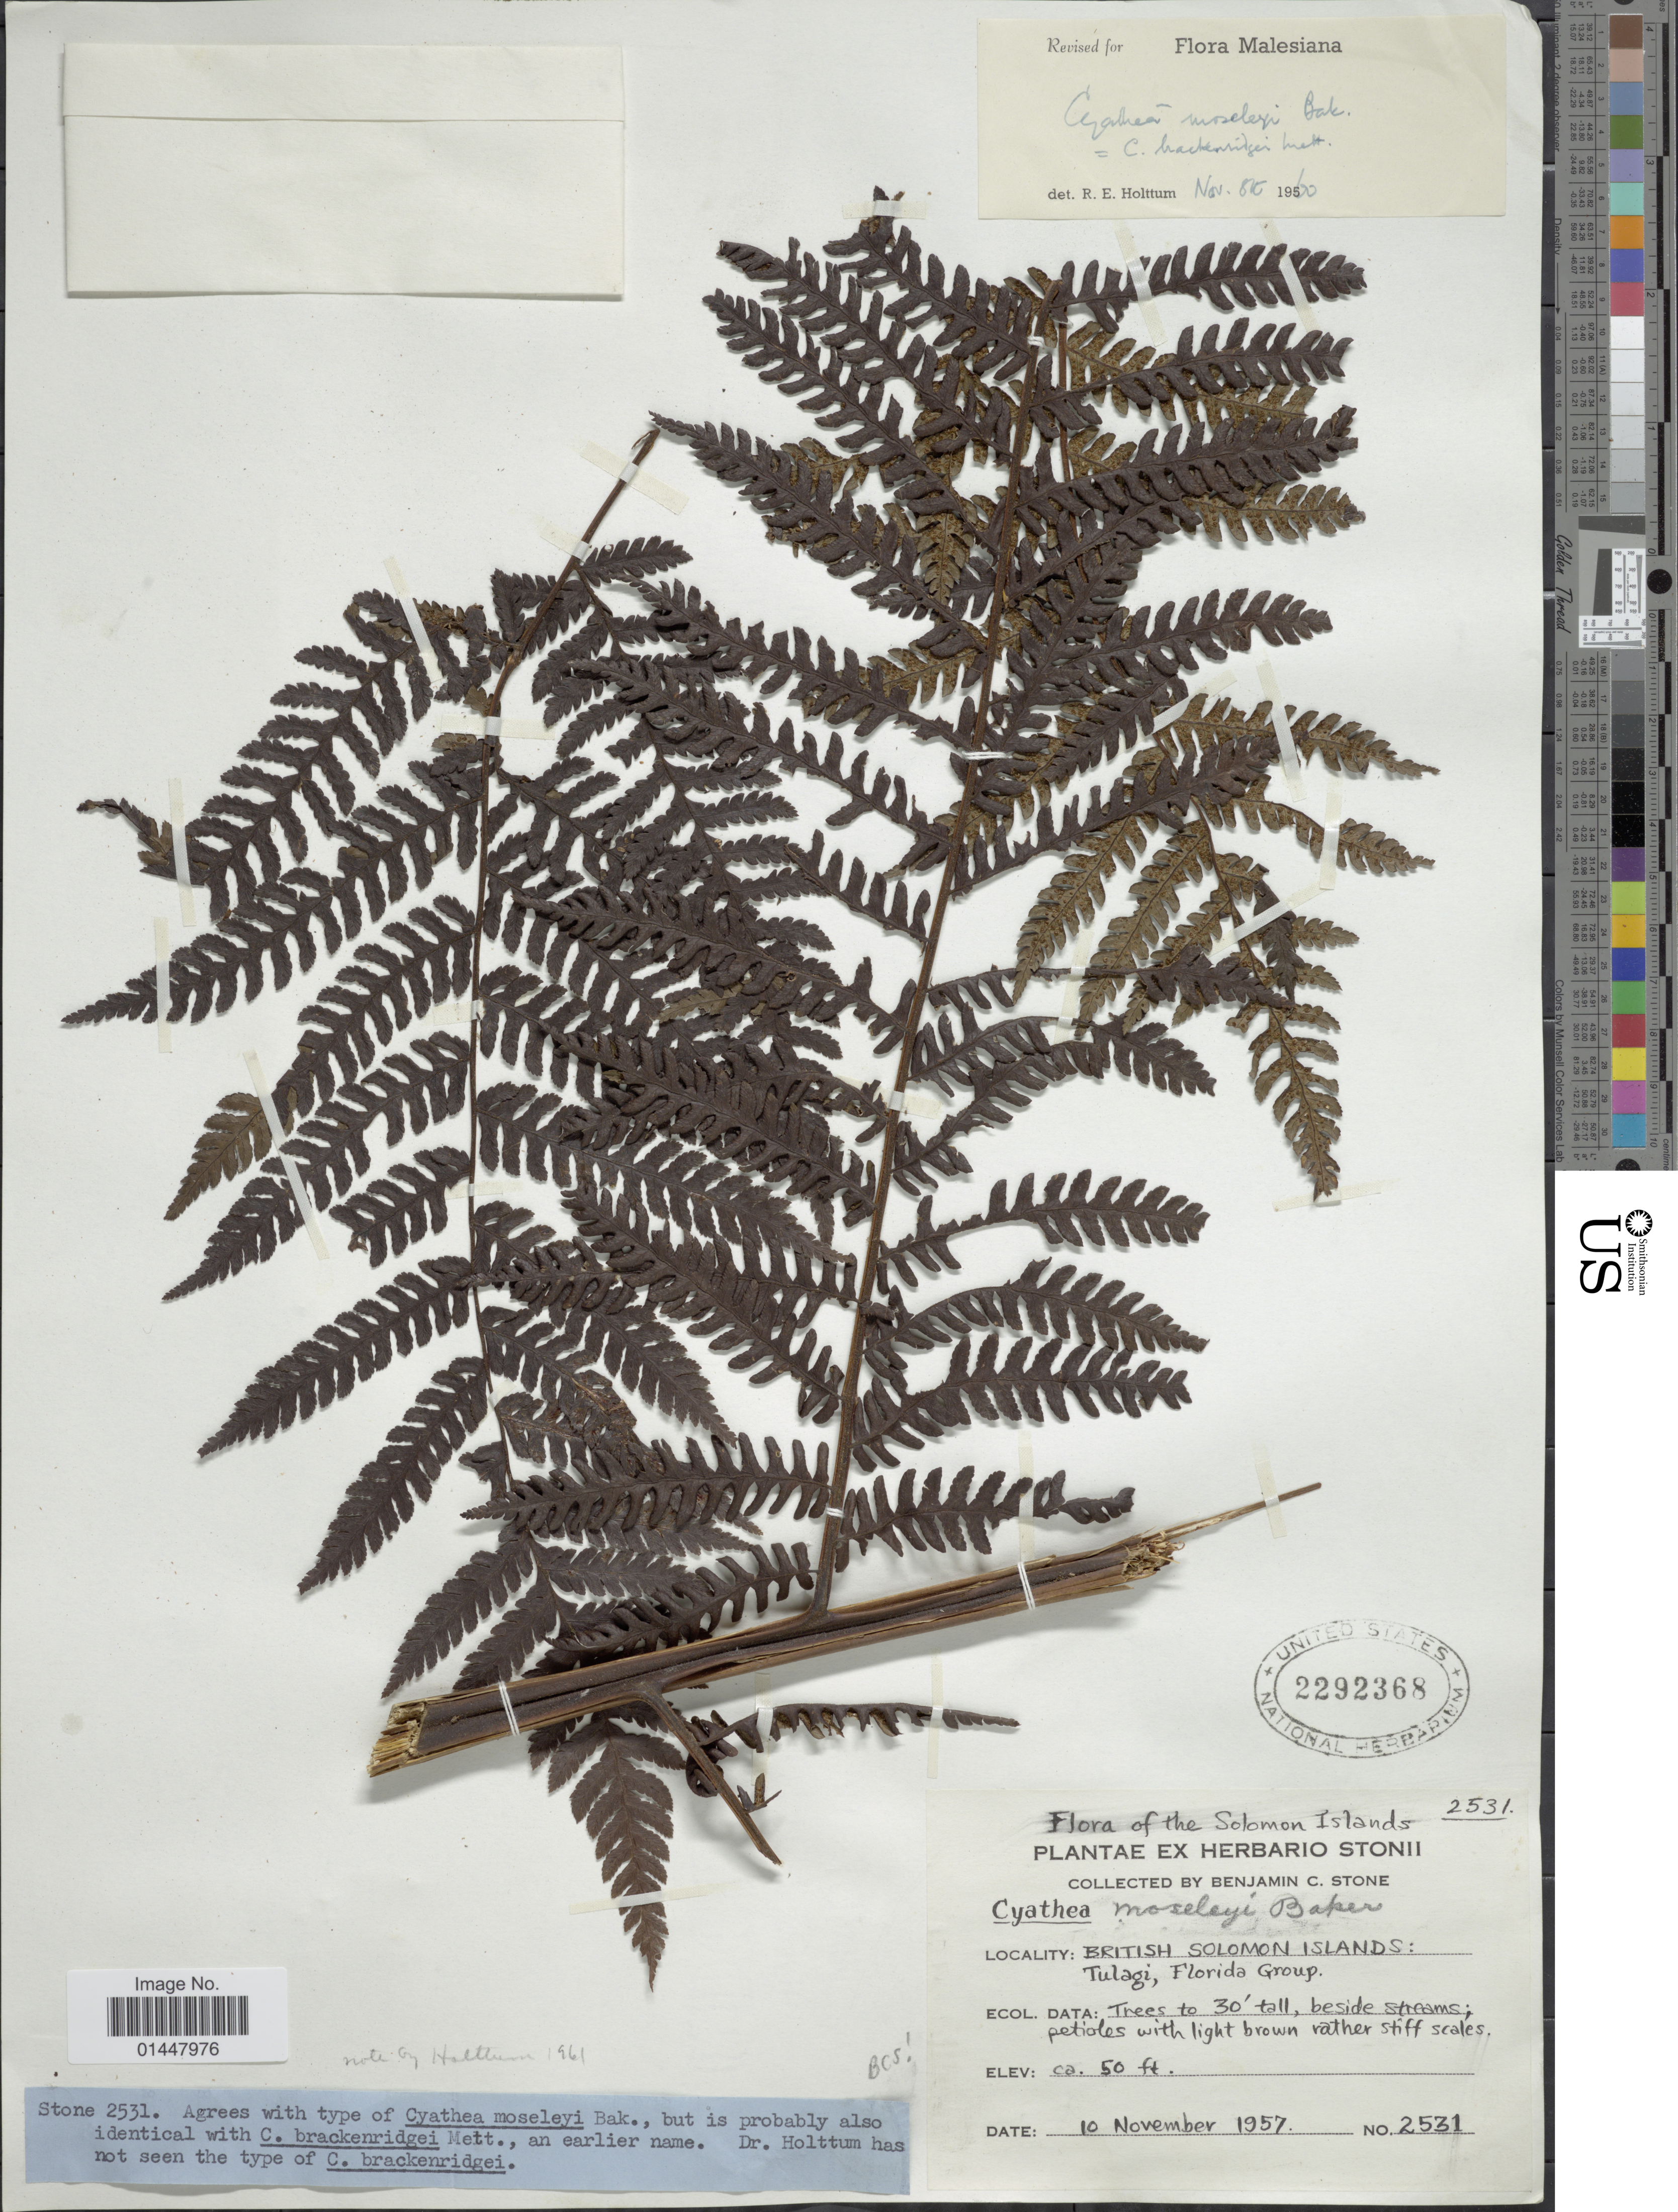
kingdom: Plantae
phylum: Tracheophyta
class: Polypodiopsida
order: Cyatheales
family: Cyatheaceae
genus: Sphaeropteris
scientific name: Sphaeropteris brackenridgei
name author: Mett.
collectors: B. C. Stone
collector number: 2531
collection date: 1957-11-10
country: Solomon Islands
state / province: Solomon Islands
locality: The British Solomon Islands: Tulagi, Florida Group.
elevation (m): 15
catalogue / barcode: US 2292368